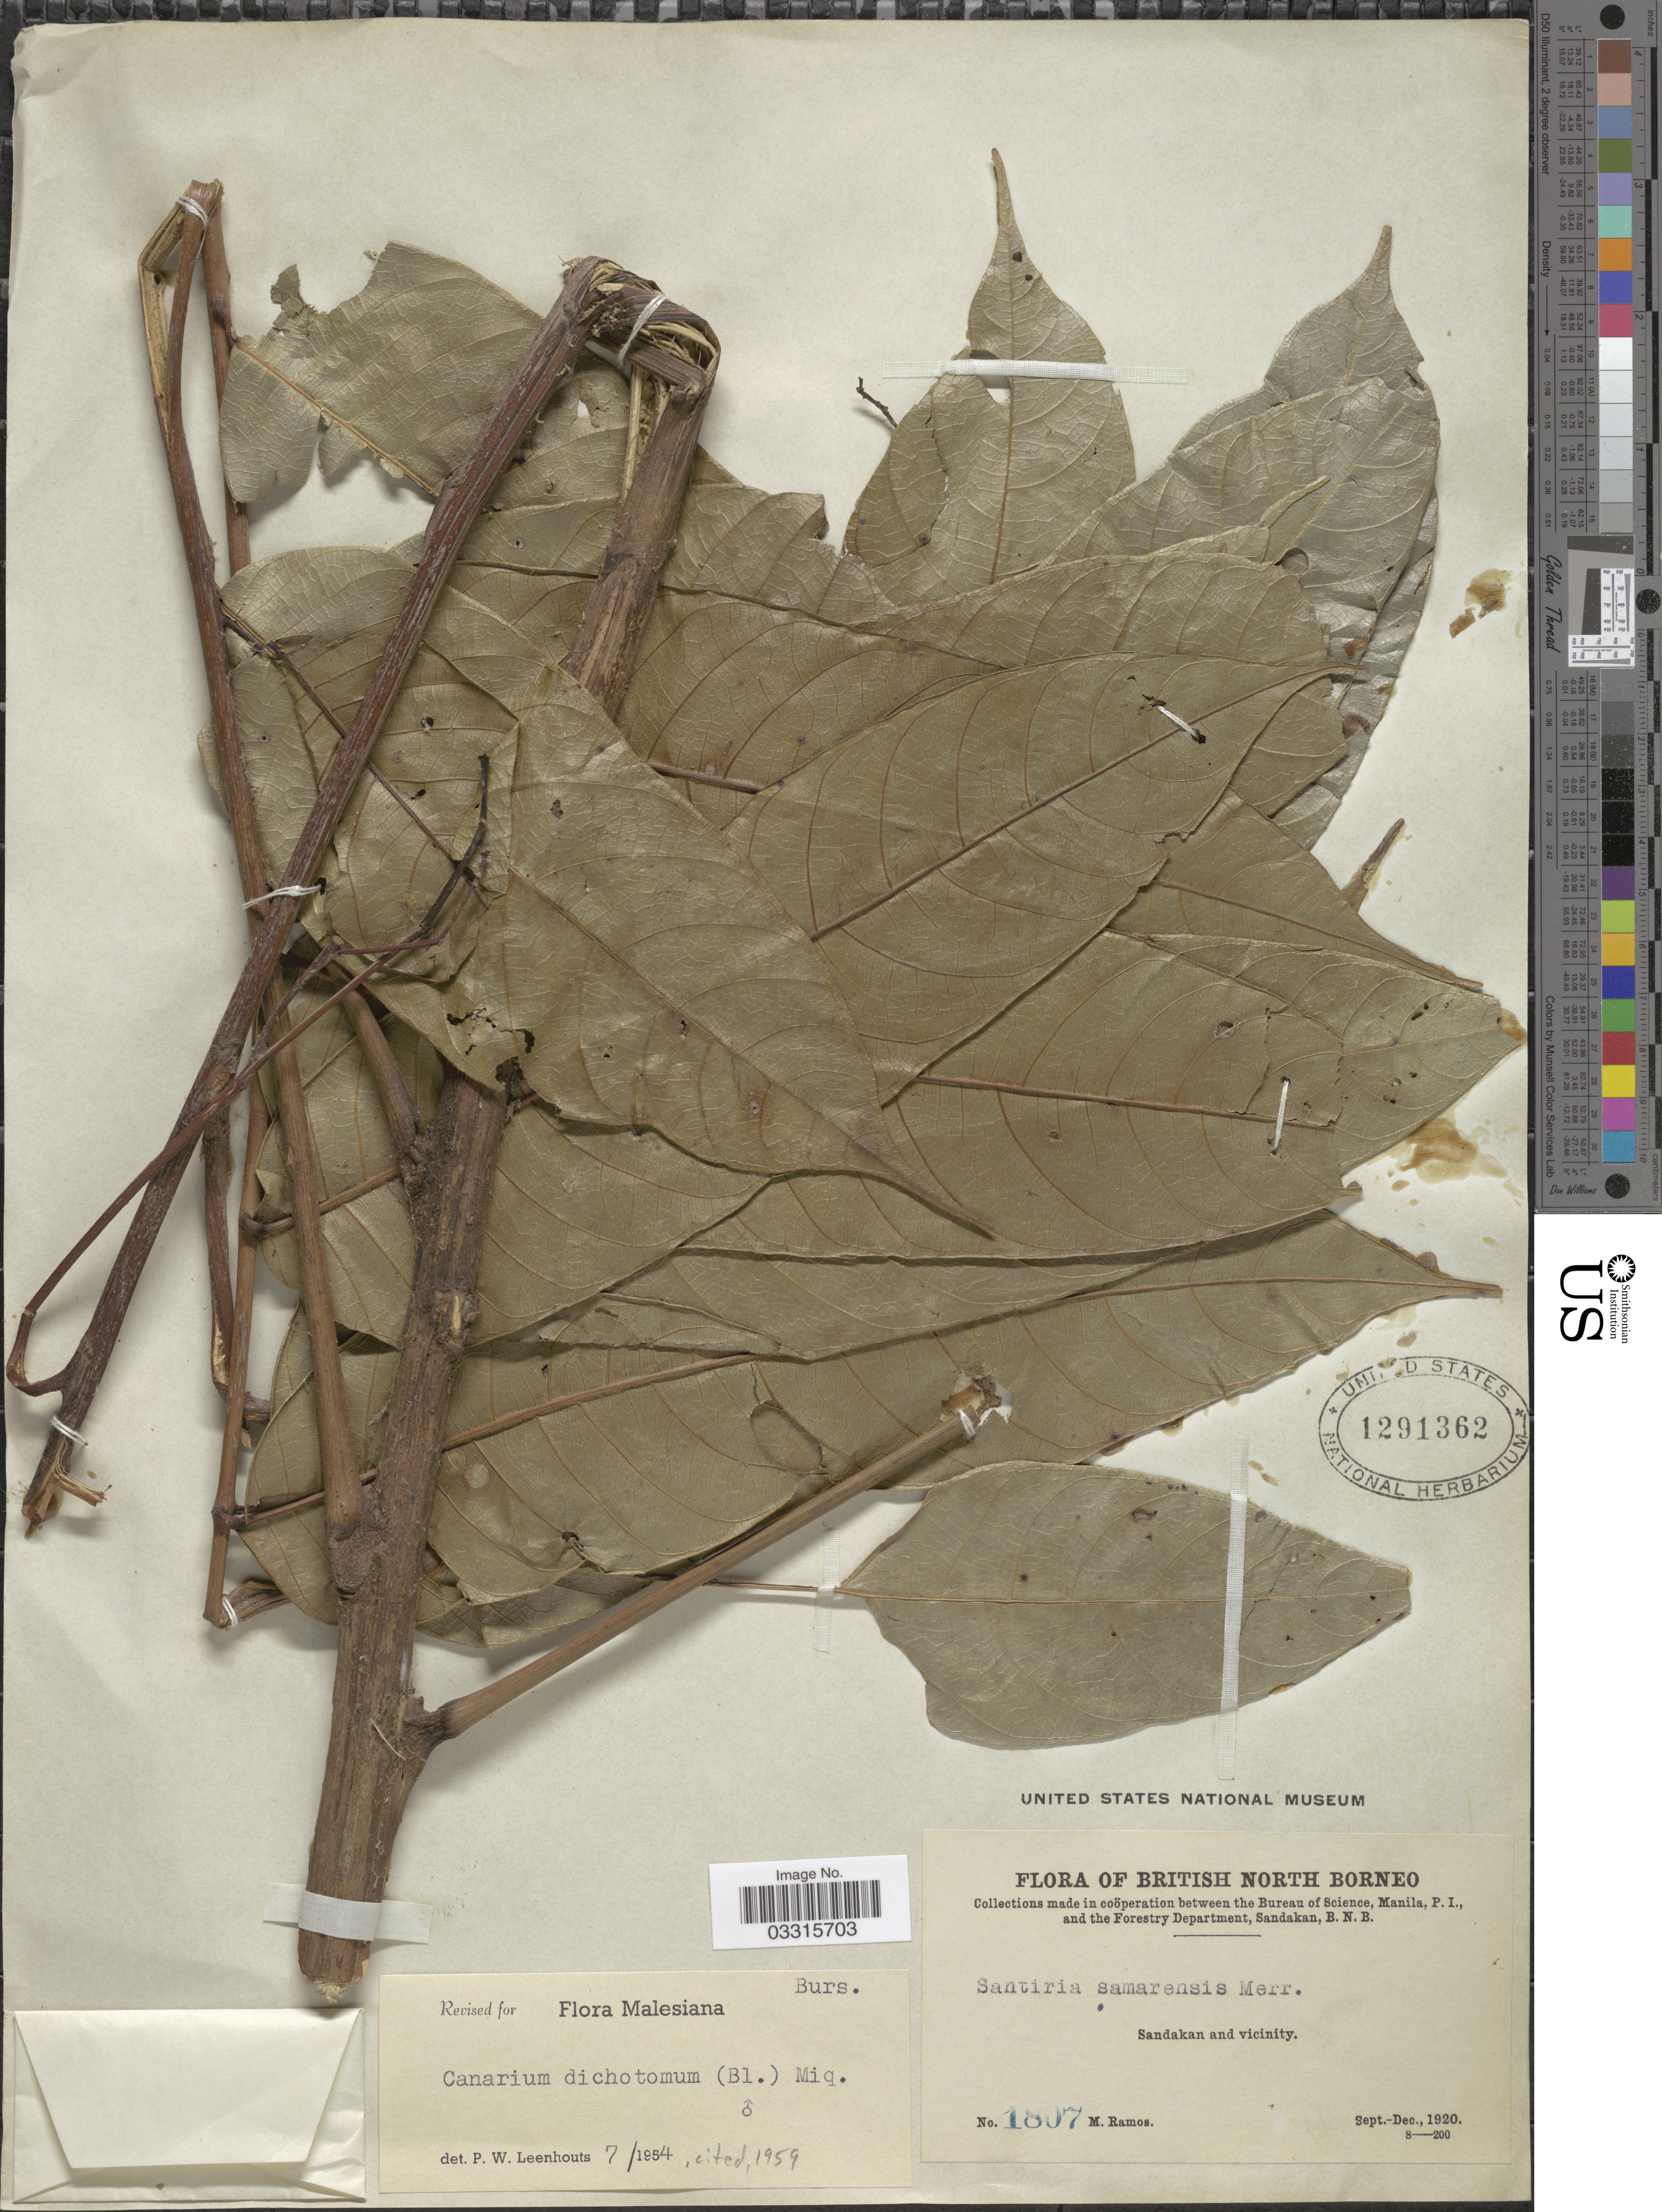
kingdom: Plantae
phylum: Tracheophyta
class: Magnoliopsida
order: Sapindales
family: Burseraceae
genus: Canarium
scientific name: Canarium dichotomum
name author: Miq.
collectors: M. Ramos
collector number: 1807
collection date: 1920-09/1920-12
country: Malaysia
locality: British North Borneo. Sandakan and vicinity.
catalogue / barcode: US 1291362